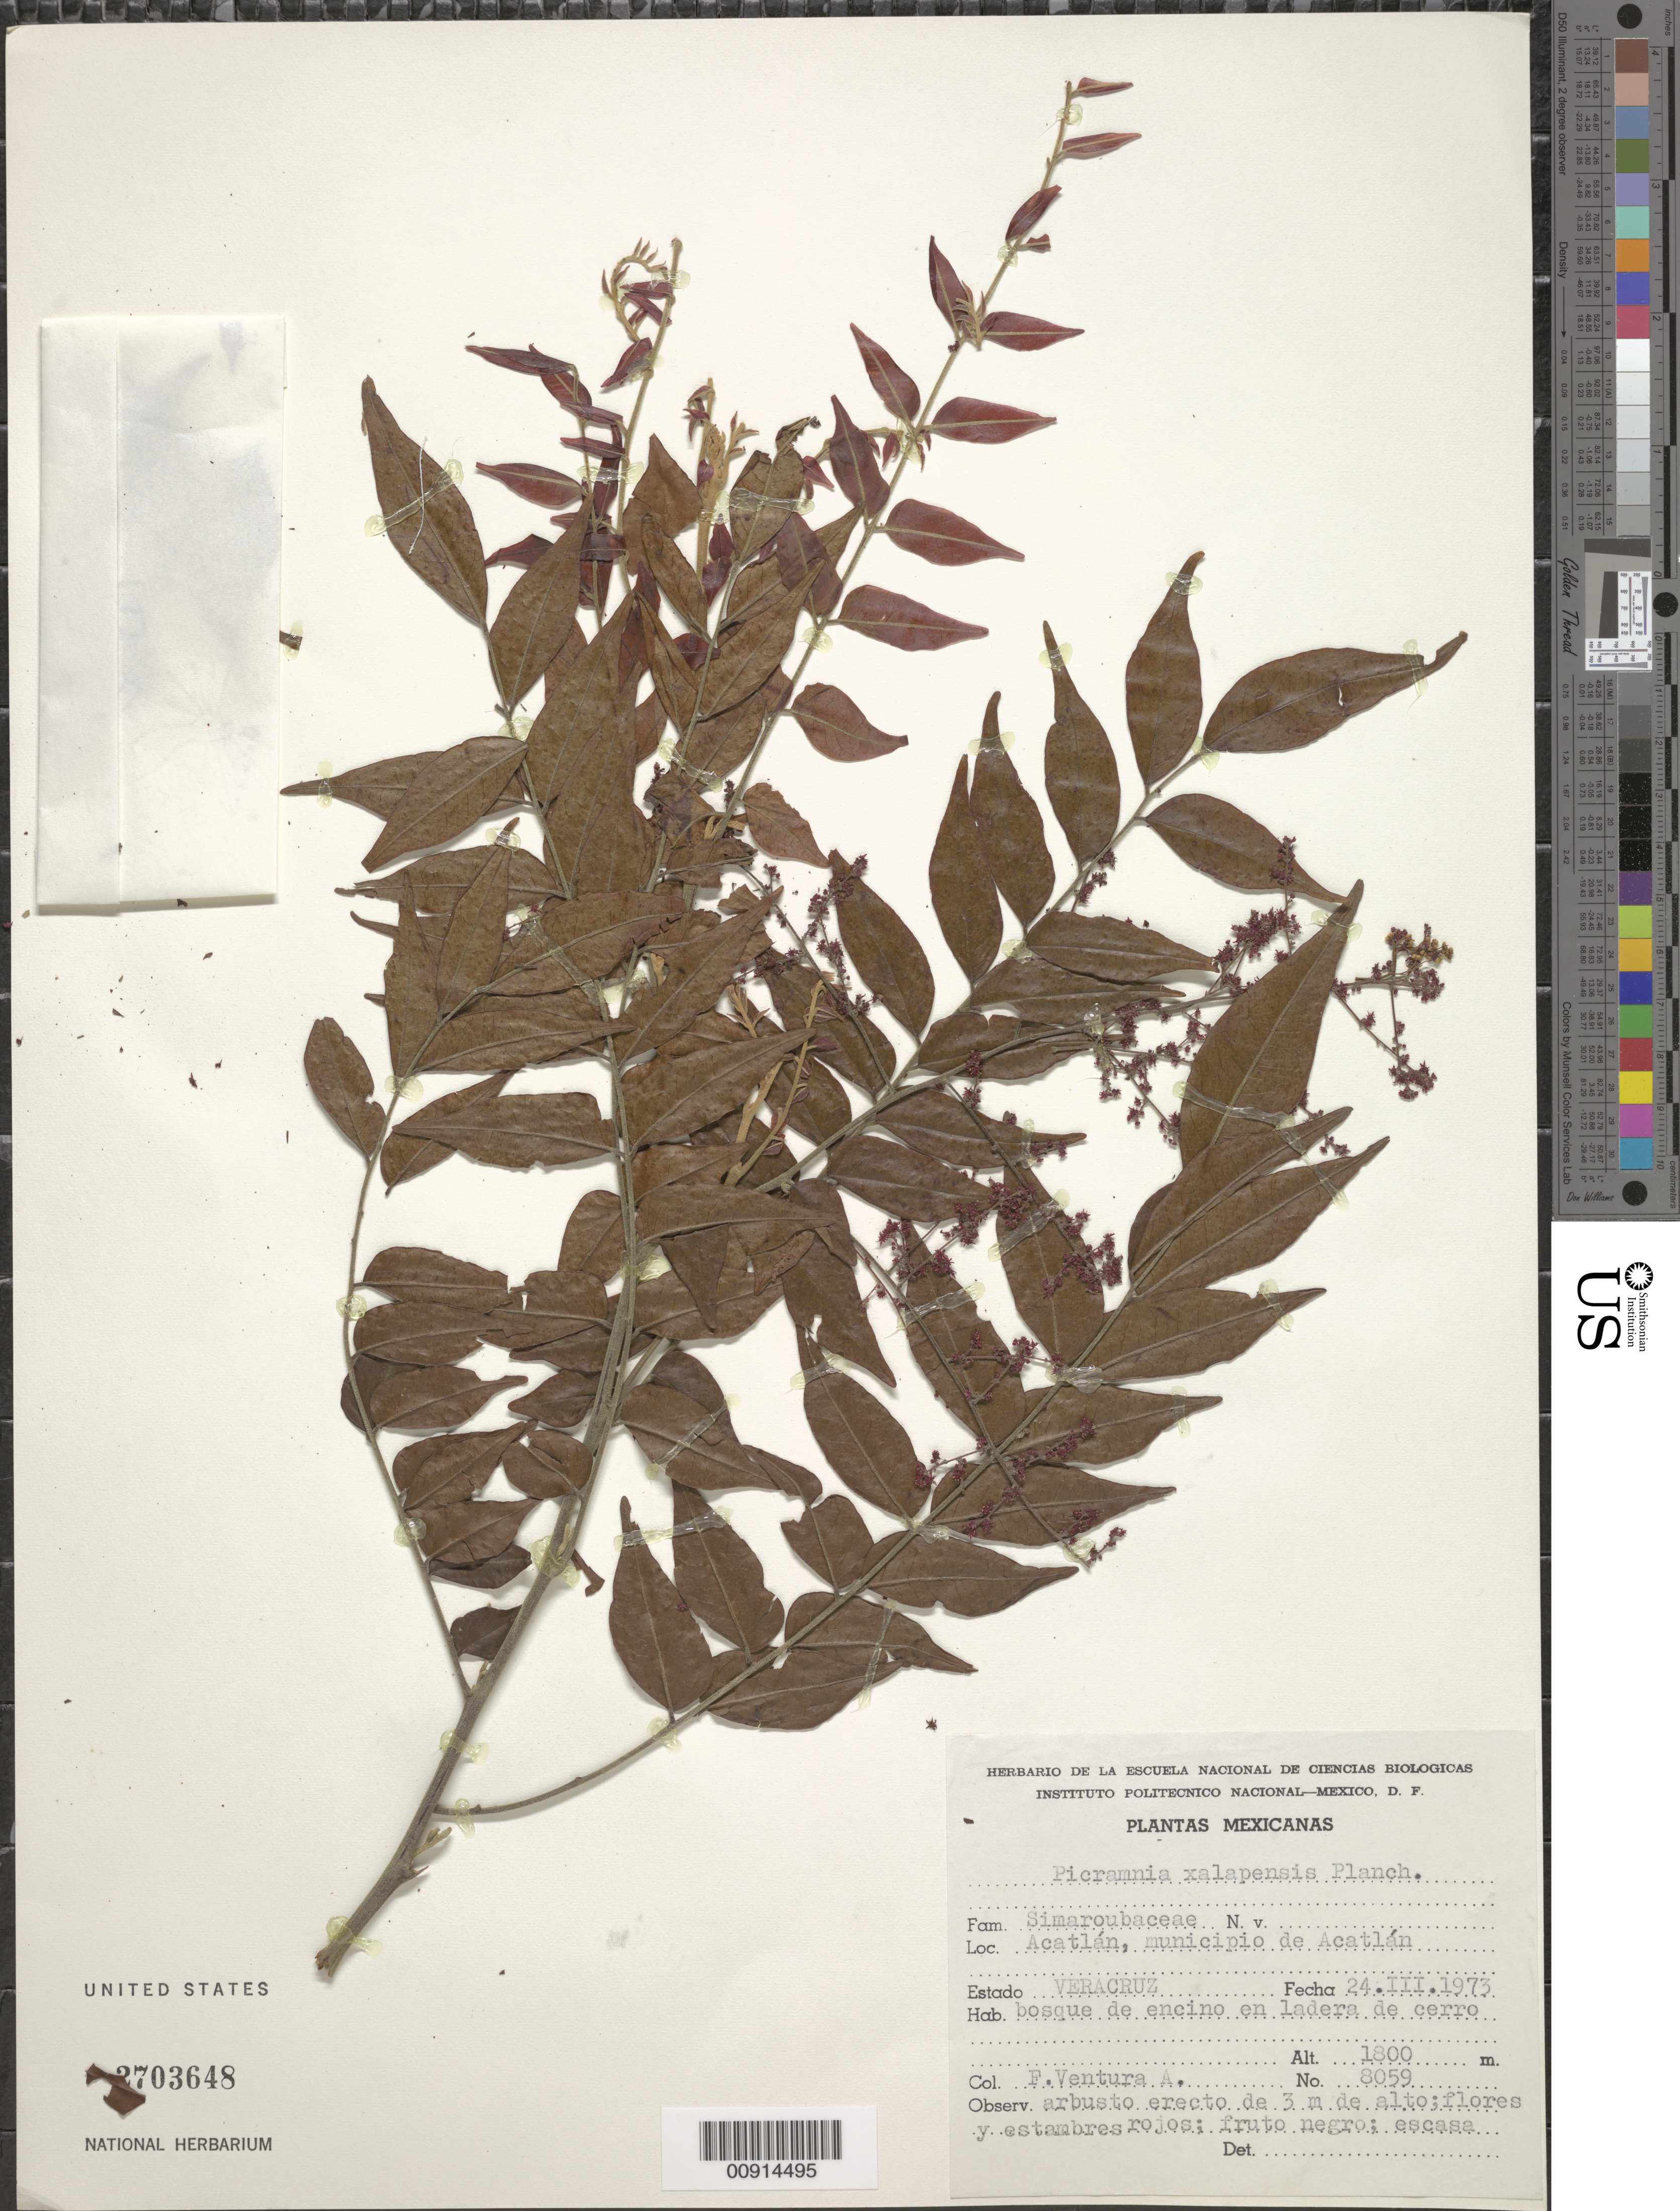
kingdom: Plantae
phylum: Tracheophyta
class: Magnoliopsida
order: Picramniales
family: Picramniaceae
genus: Picramnia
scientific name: Picramnia xalapensis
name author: Planch.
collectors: F. Ventura A.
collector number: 8059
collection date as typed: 24 Mar 1973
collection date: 1973-03-24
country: Mexico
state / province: Veracruz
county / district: Acatlán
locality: Acatlán, municipio de Acatlán, Estado Veracruz.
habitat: Bosque de encino en ladera de cerro.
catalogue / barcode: US 2703648